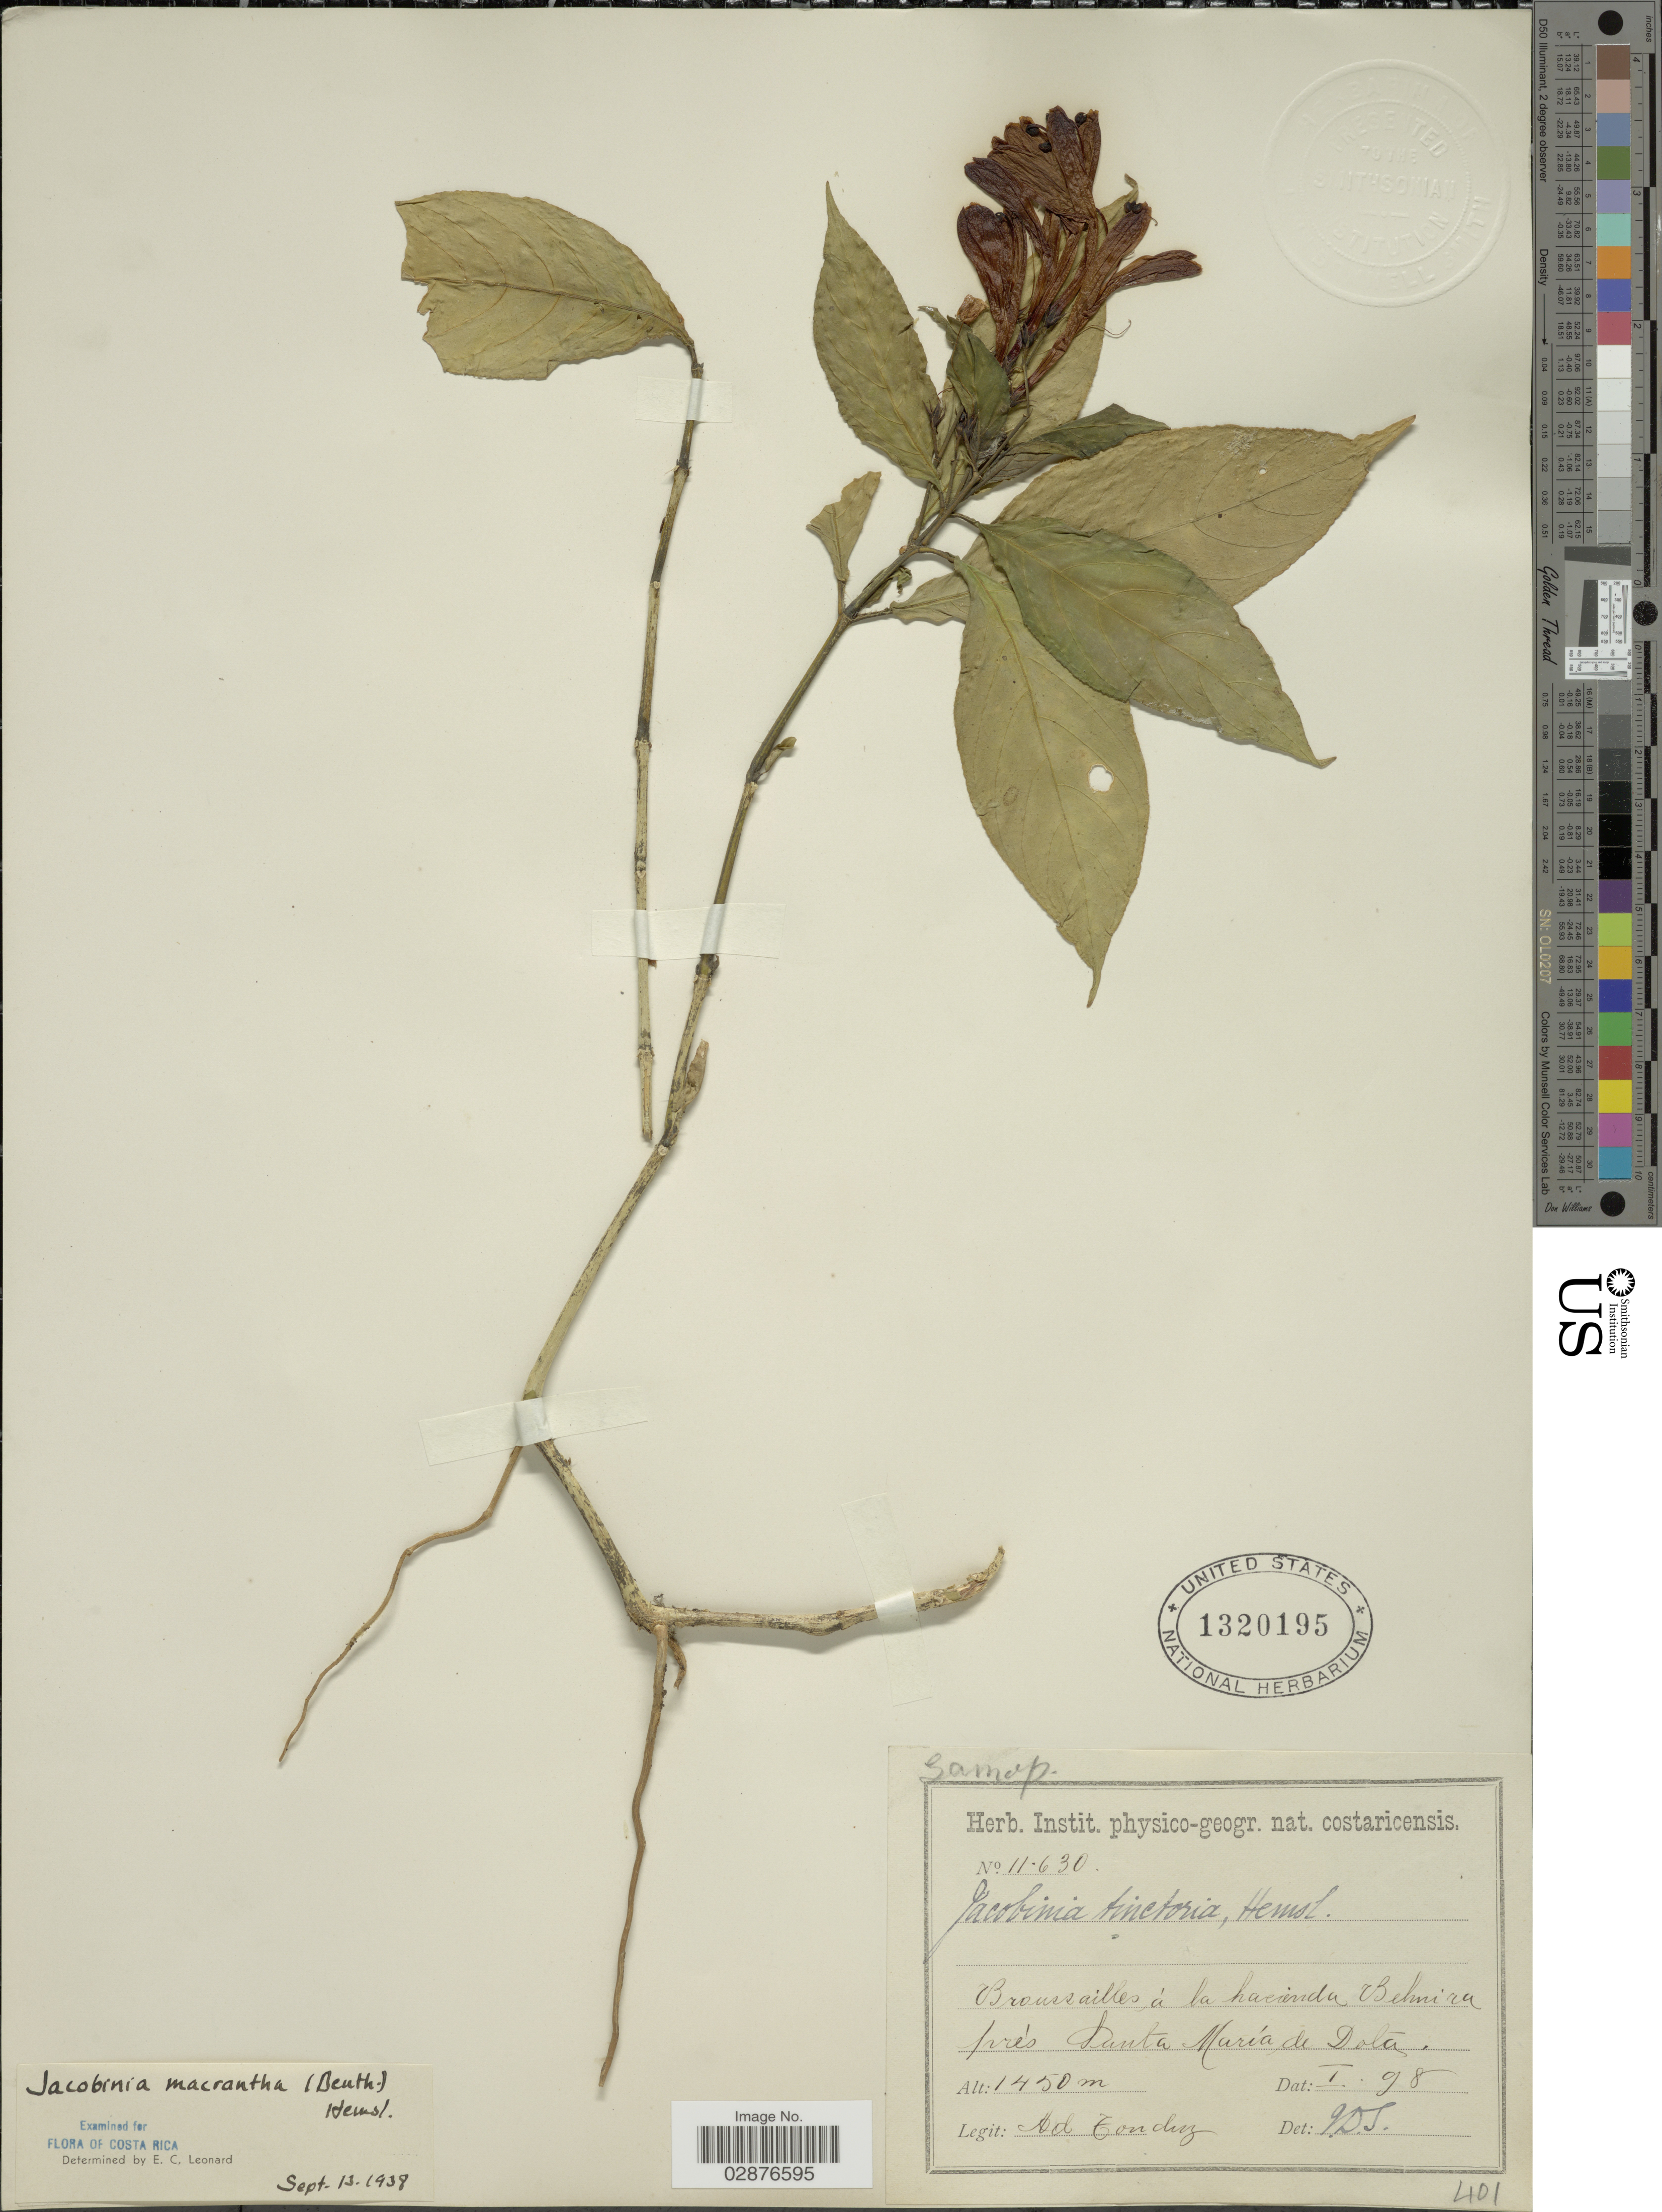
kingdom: Plantae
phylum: Tracheophyta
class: Magnoliopsida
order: Lamiales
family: Acanthaceae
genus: Justicia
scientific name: Justicia macrantha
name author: Benth.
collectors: A. Tonduz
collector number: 11630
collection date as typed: Transcribed d/m/y: /1/98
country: Costa Rica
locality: Broussailles á la hacienda Belmira prés María de Dota.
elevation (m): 1450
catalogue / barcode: US 1320195